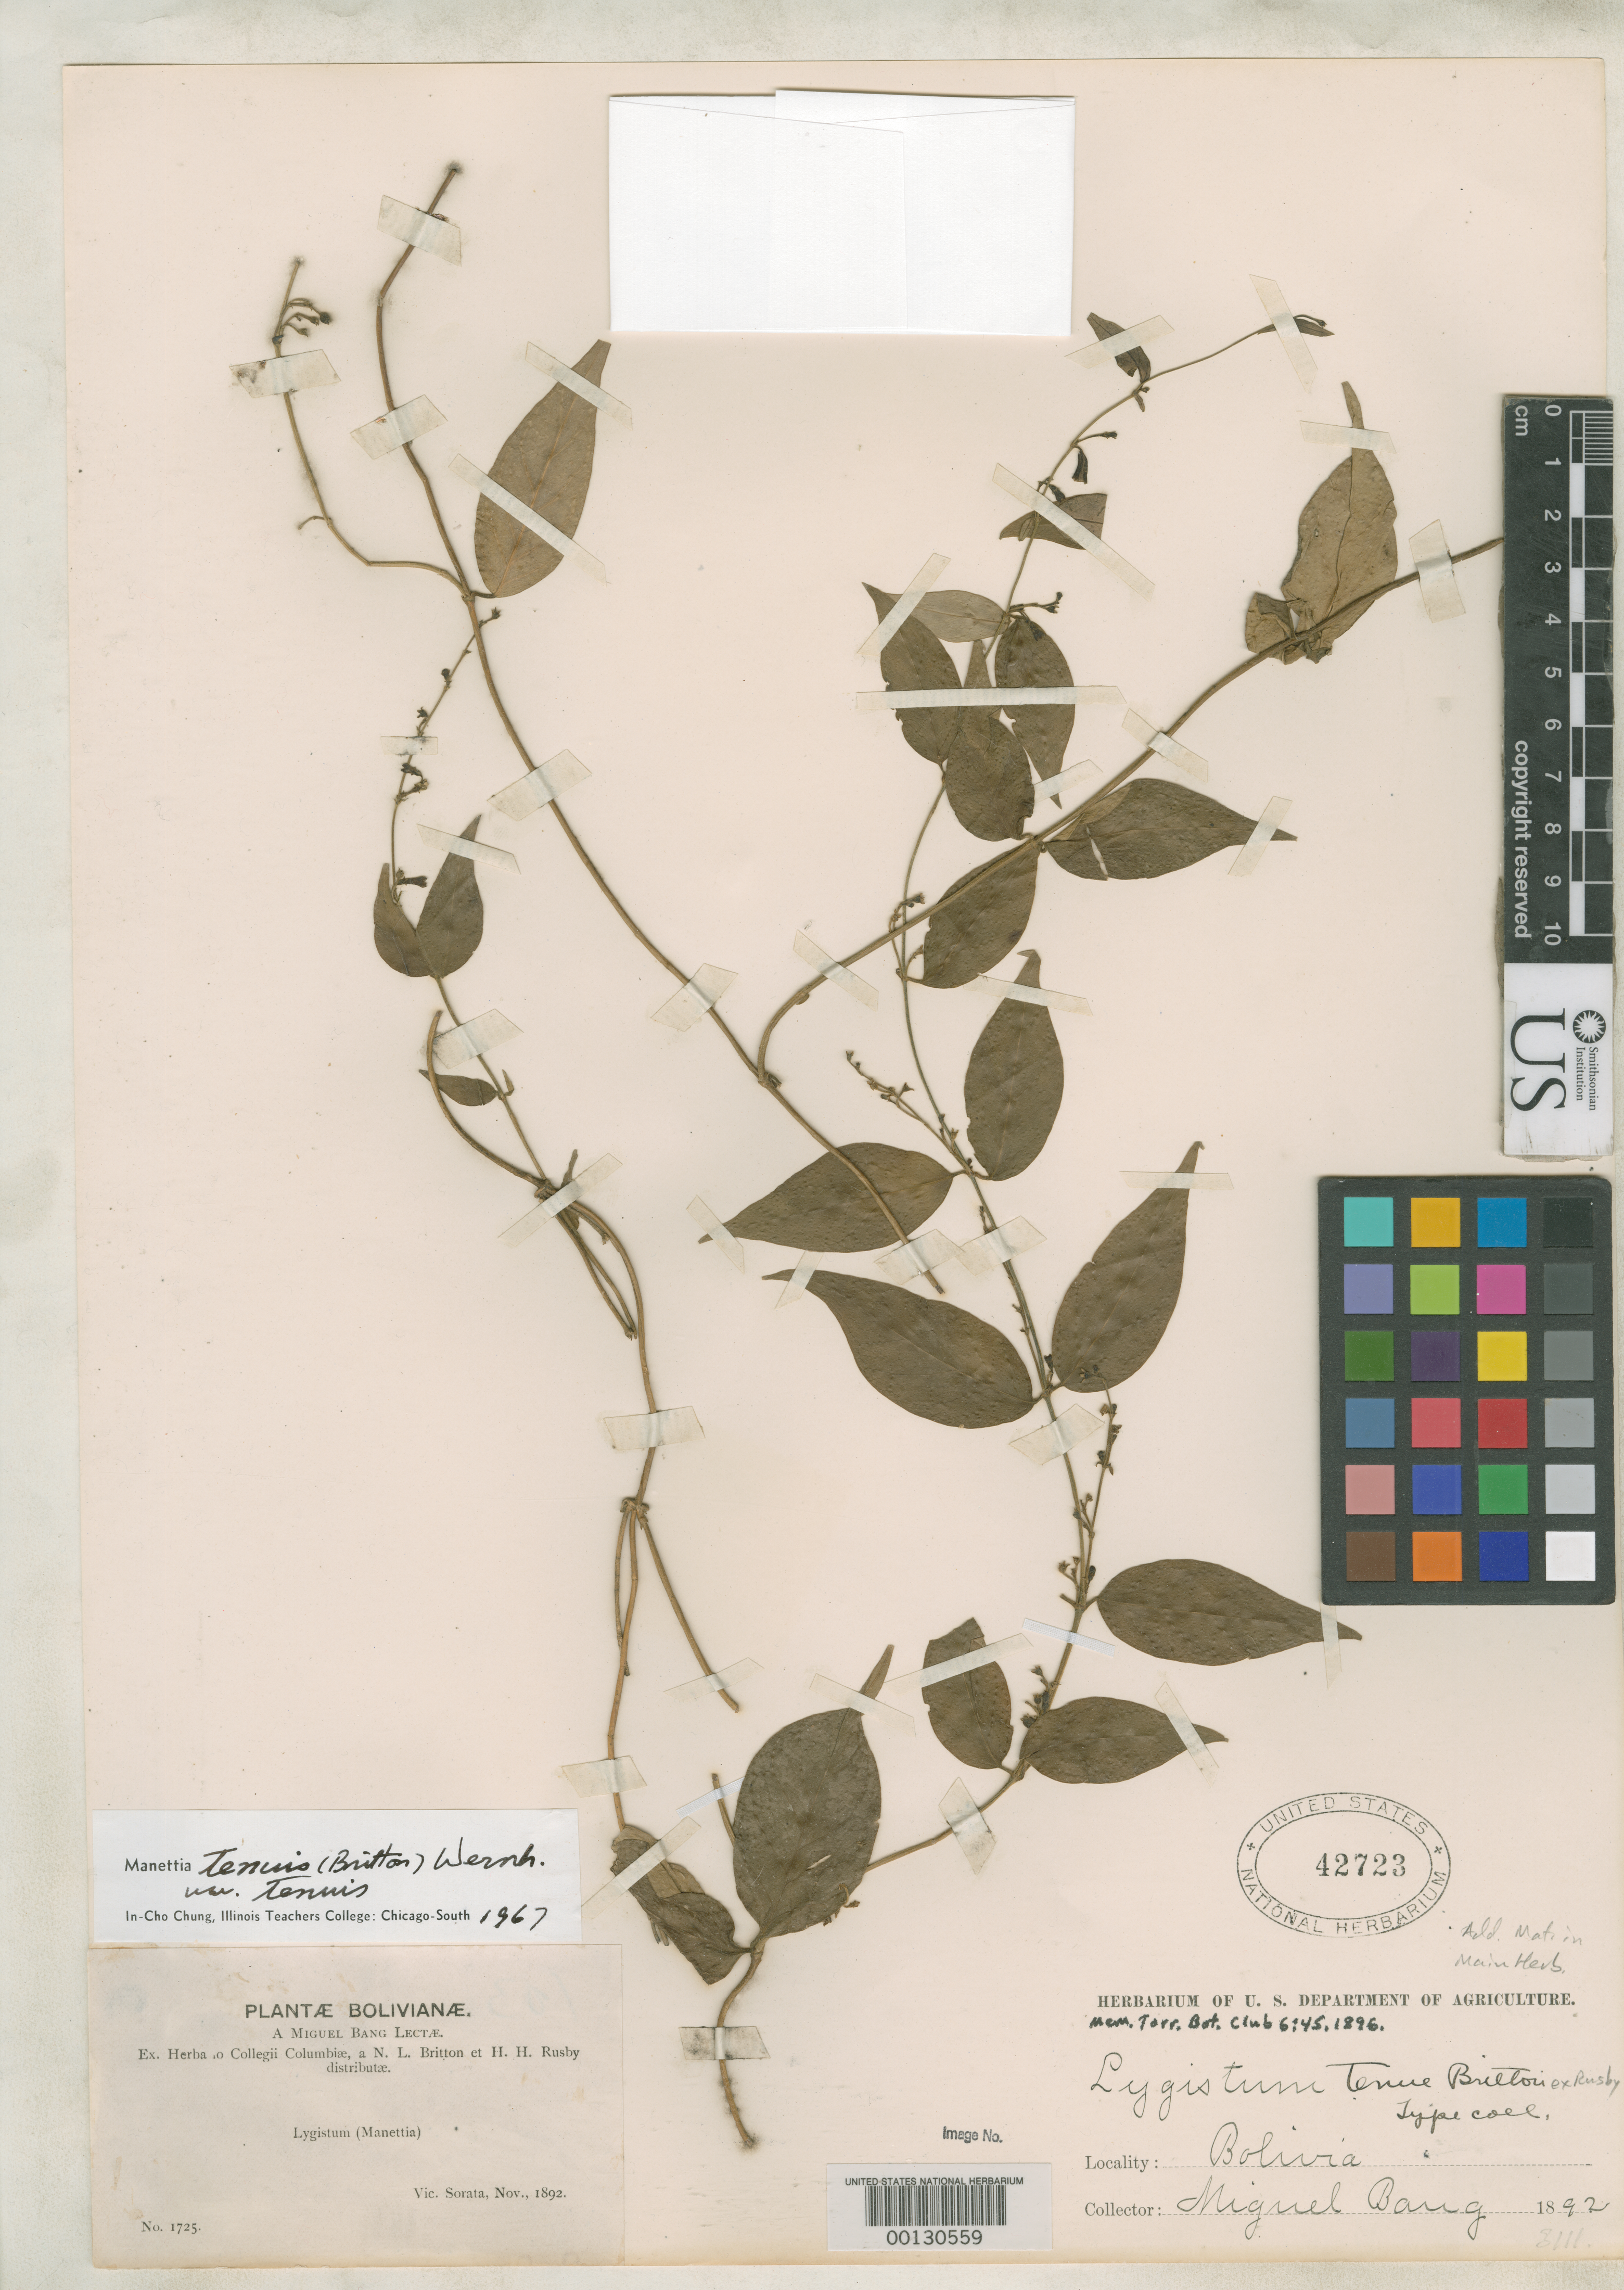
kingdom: Plantae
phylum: Tracheophyta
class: Magnoliopsida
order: Gentianales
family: Rubiaceae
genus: Lygistum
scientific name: Lygistum tenue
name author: Britton ex Rusby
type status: Isotype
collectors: M. Bang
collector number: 1725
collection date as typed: Nov 1892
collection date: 1892-11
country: Bolivia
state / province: La Paz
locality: Sorata vicinity.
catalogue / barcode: US 42723